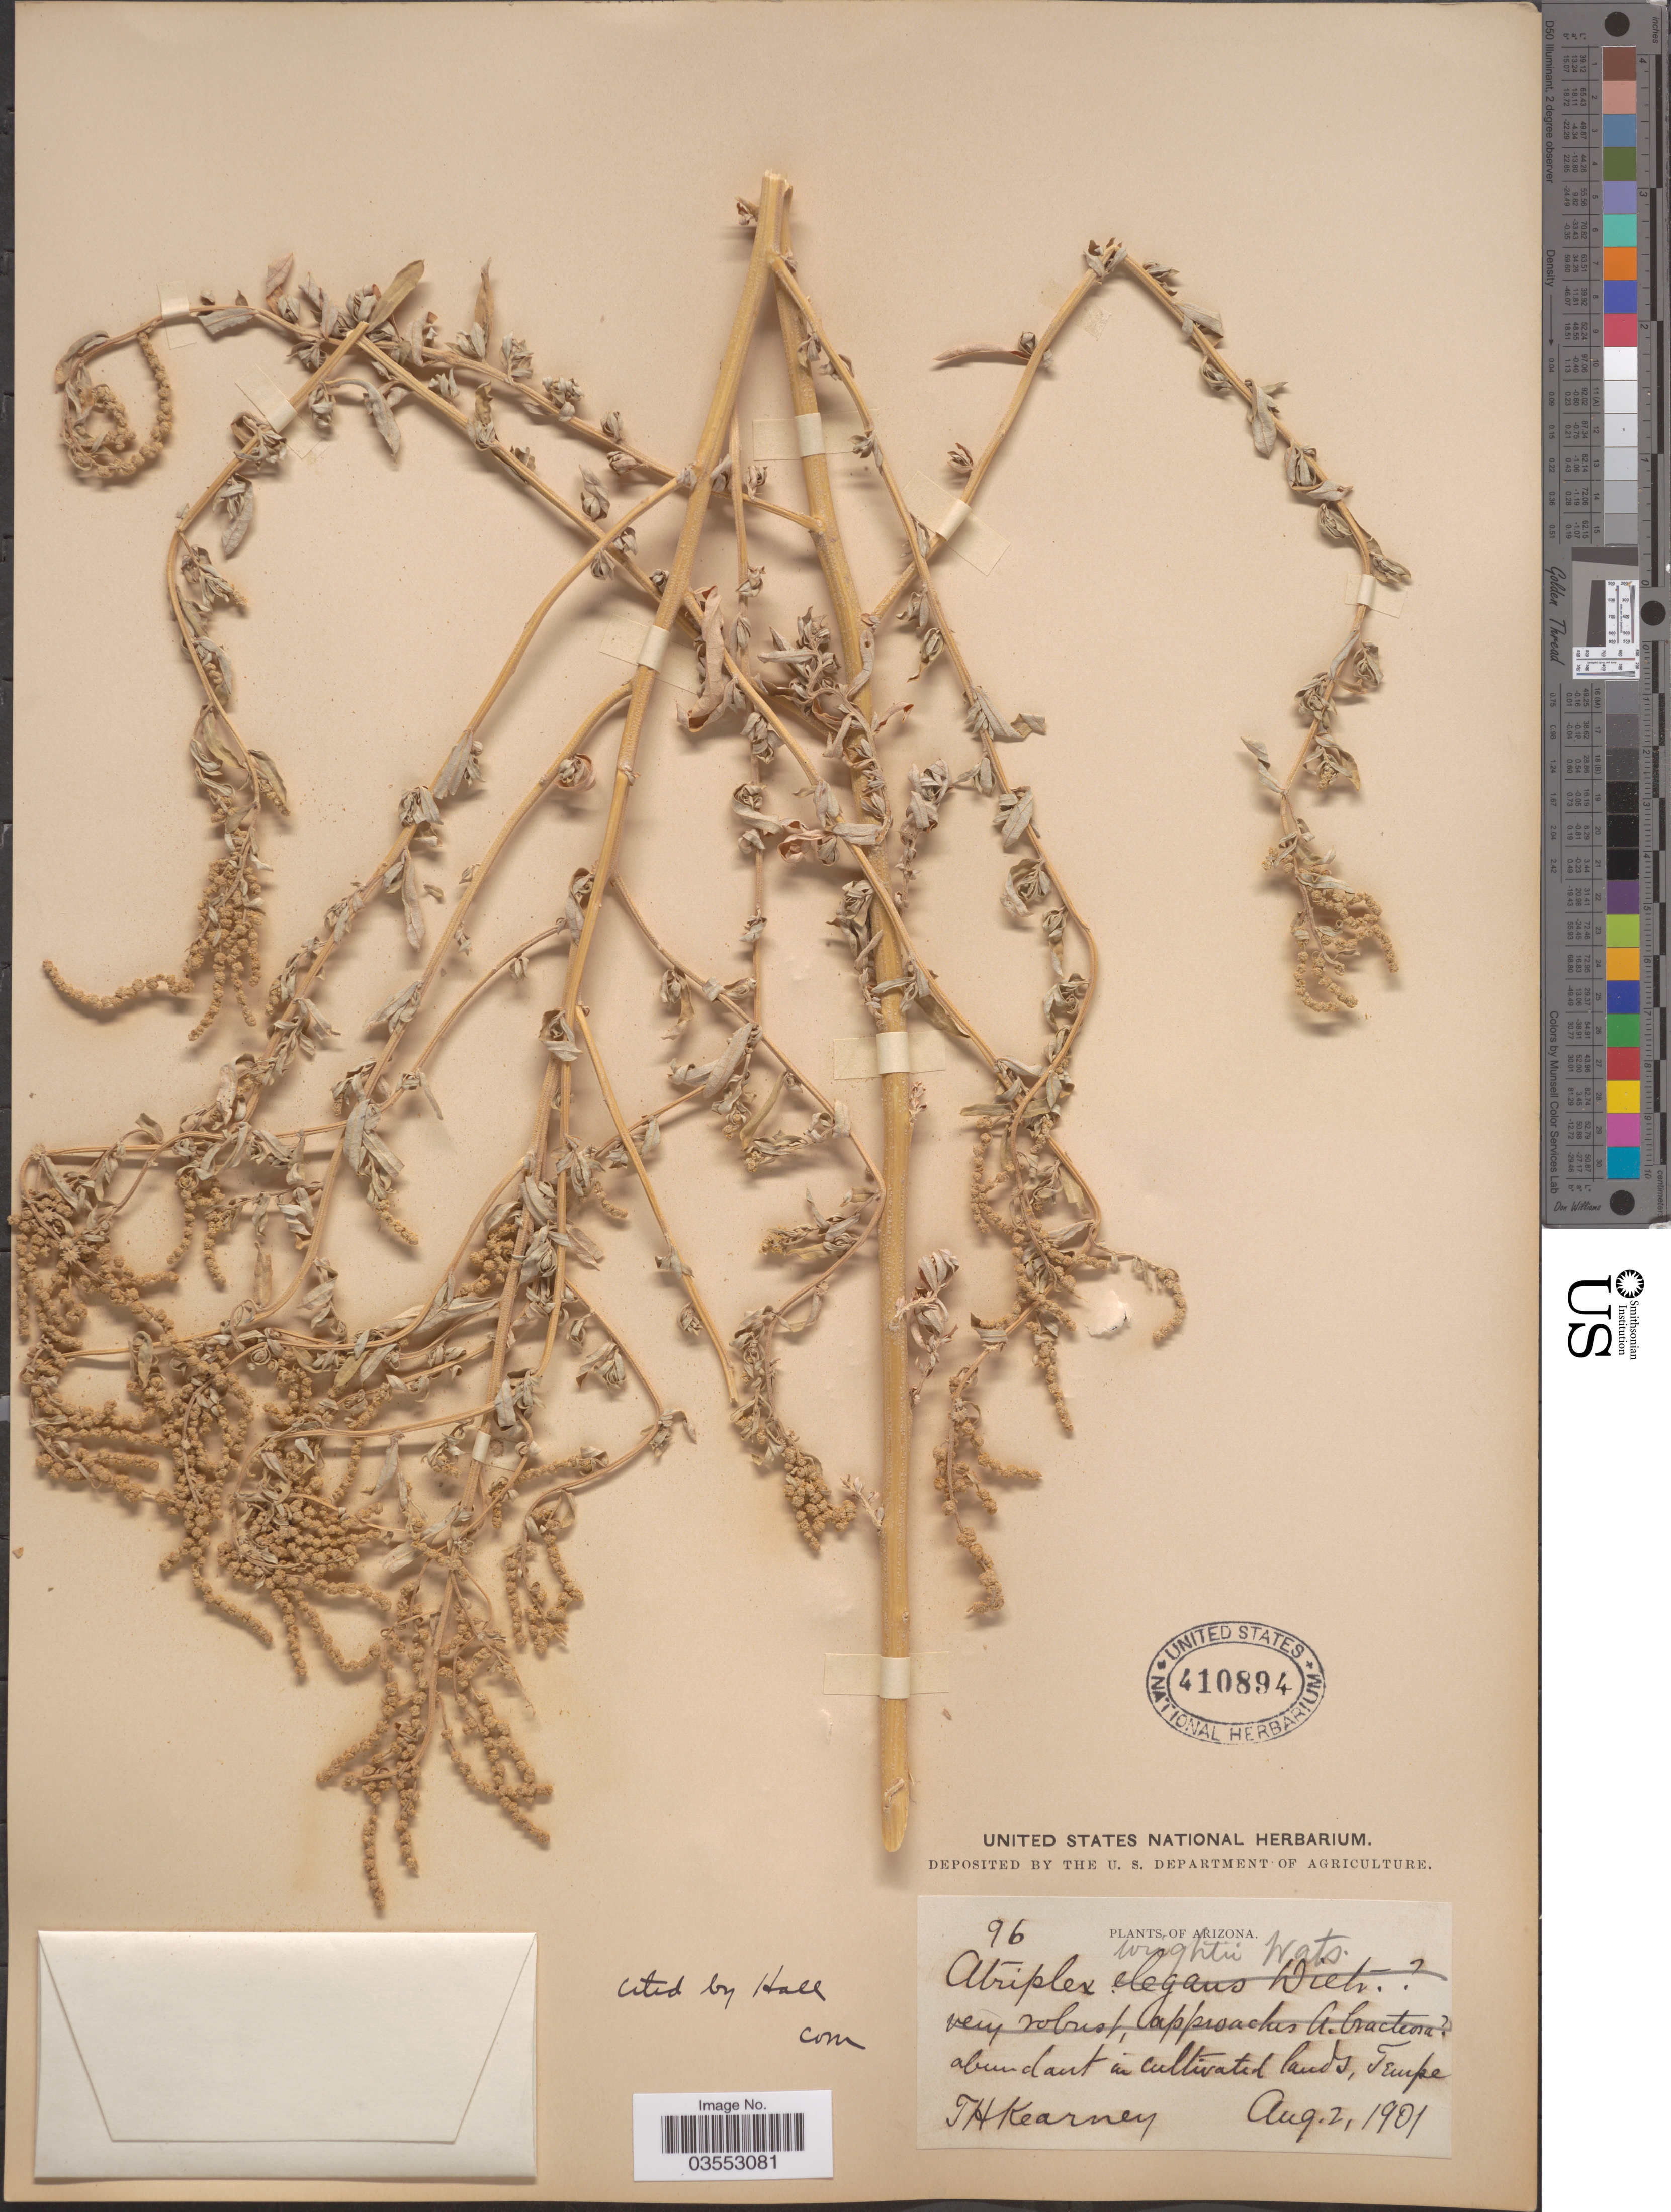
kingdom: Plantae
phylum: Tracheophyta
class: Magnoliopsida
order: Caryophyllales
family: Amaranthaceae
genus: Atriplex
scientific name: Atriplex wrightii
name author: S. Watson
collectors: T. H. Kearney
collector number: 96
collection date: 1901-08-02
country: United States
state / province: Arizona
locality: Abundant in cultivated lands, Tempe.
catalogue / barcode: US 410894